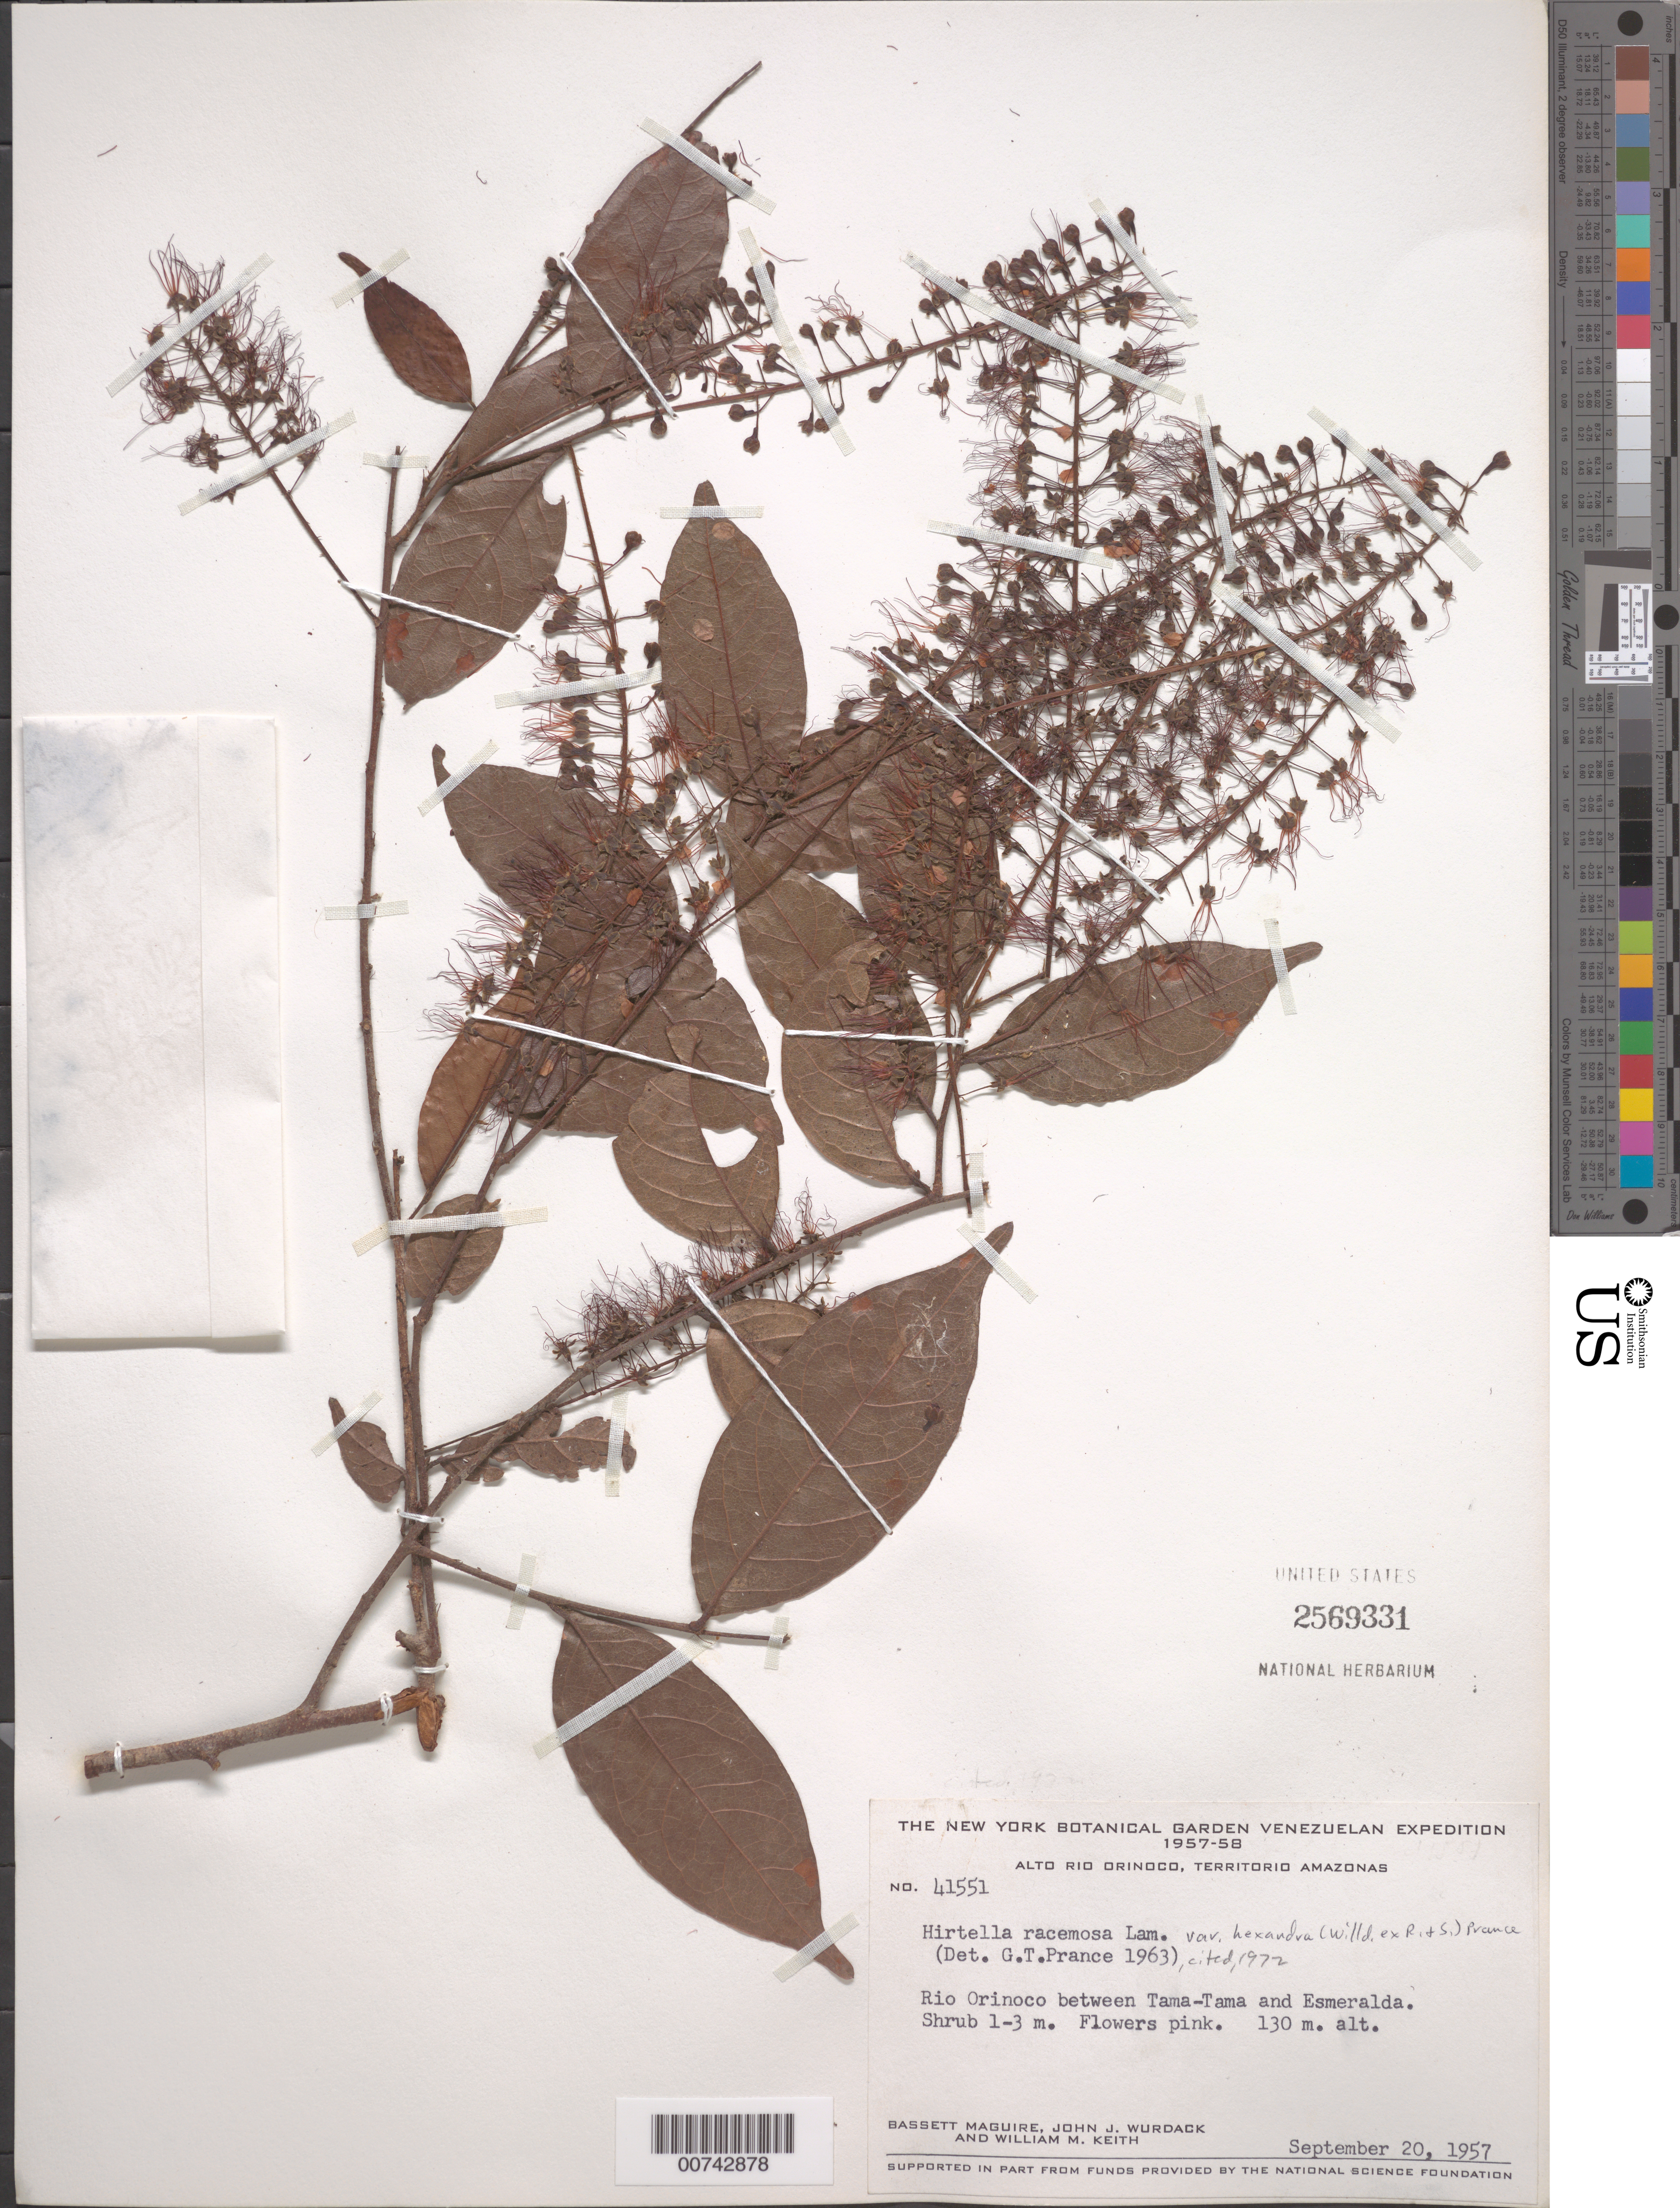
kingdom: Plantae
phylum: Tracheophyta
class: Magnoliopsida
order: Malpighiales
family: Chrysobalanaceae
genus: Hirtella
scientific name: Hirtella racemosa var. hexandra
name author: (Willd. ex Roem. & Schult.) Prance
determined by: Prance, G. T.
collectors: B. Maguire, J. J. Wurdack & W. Keith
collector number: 41551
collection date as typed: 20-Sep-57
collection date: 1957-09-20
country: Venezuela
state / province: Amazonas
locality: Alto Río Orinoco, between Tama-Tama and Esmeralda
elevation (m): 130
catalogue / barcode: US 2569331